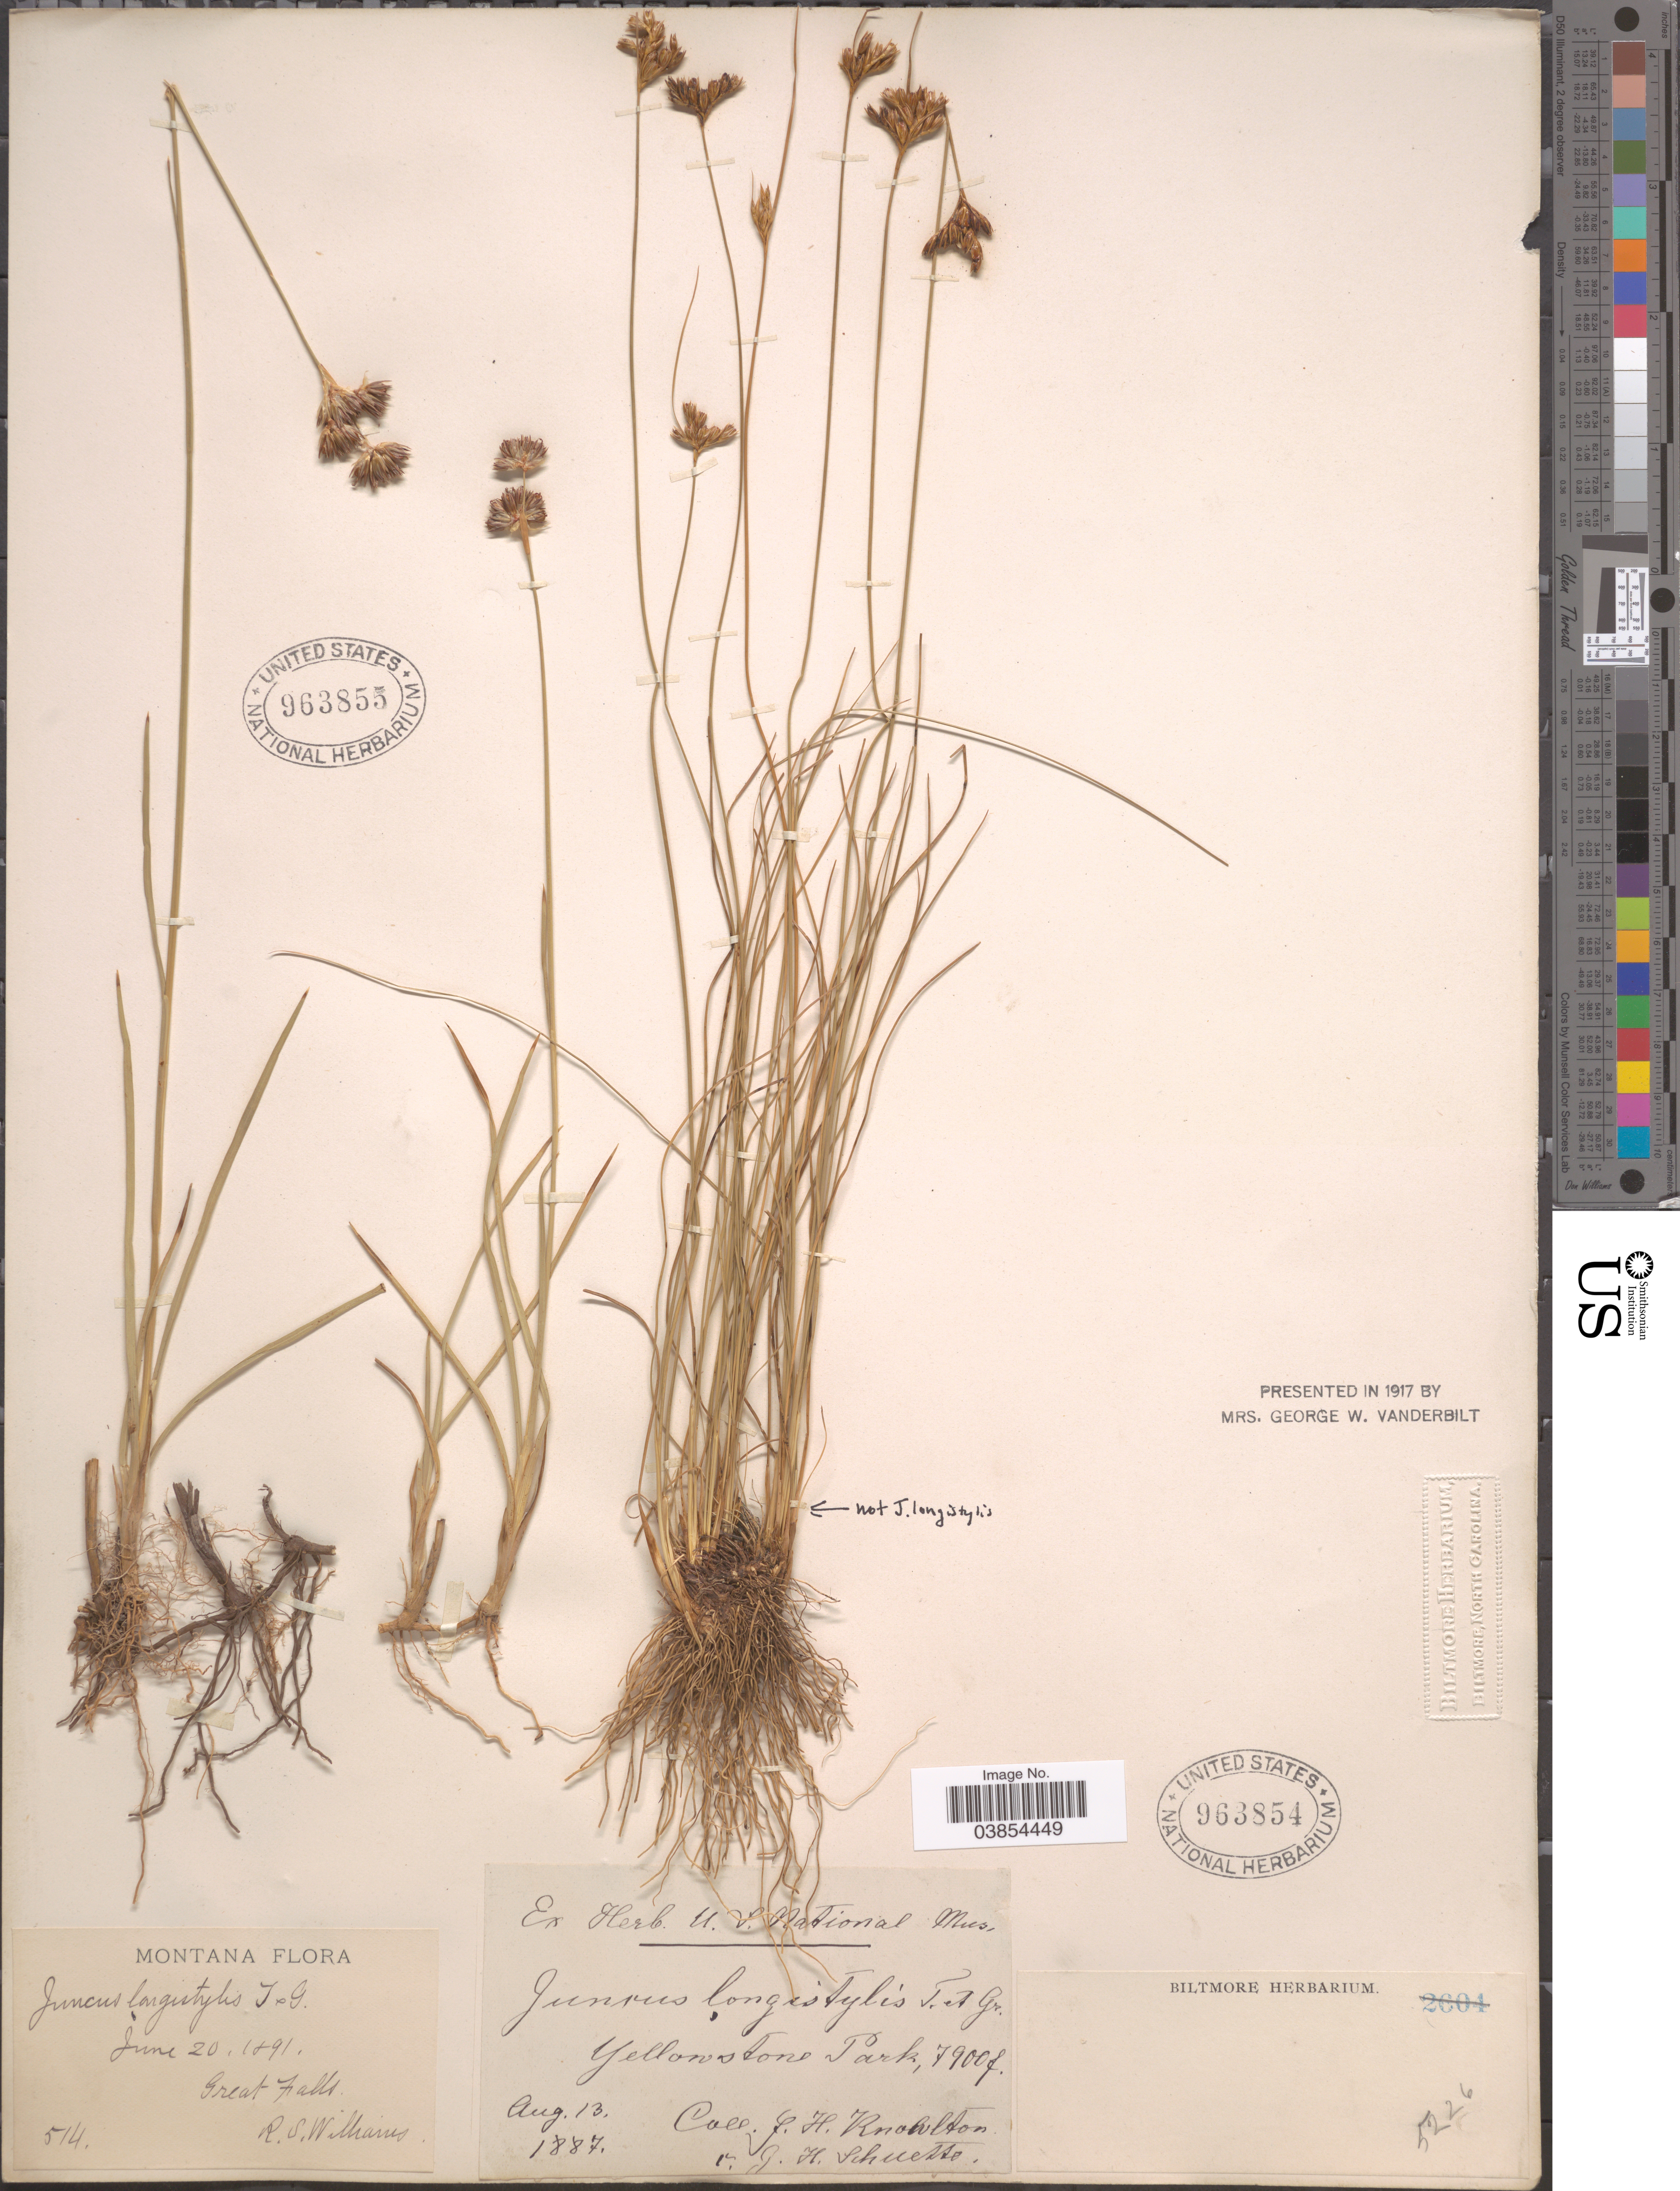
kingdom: Plantae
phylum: Tracheophyta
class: Liliopsida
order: Poales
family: Juncaceae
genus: Juncus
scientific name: Juncus longistylis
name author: Torr.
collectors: C. H. Knowlton & J. H. Schuette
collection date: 1887-08-13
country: United States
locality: Yellowstone Park.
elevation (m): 2408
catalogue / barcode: US 963854-2